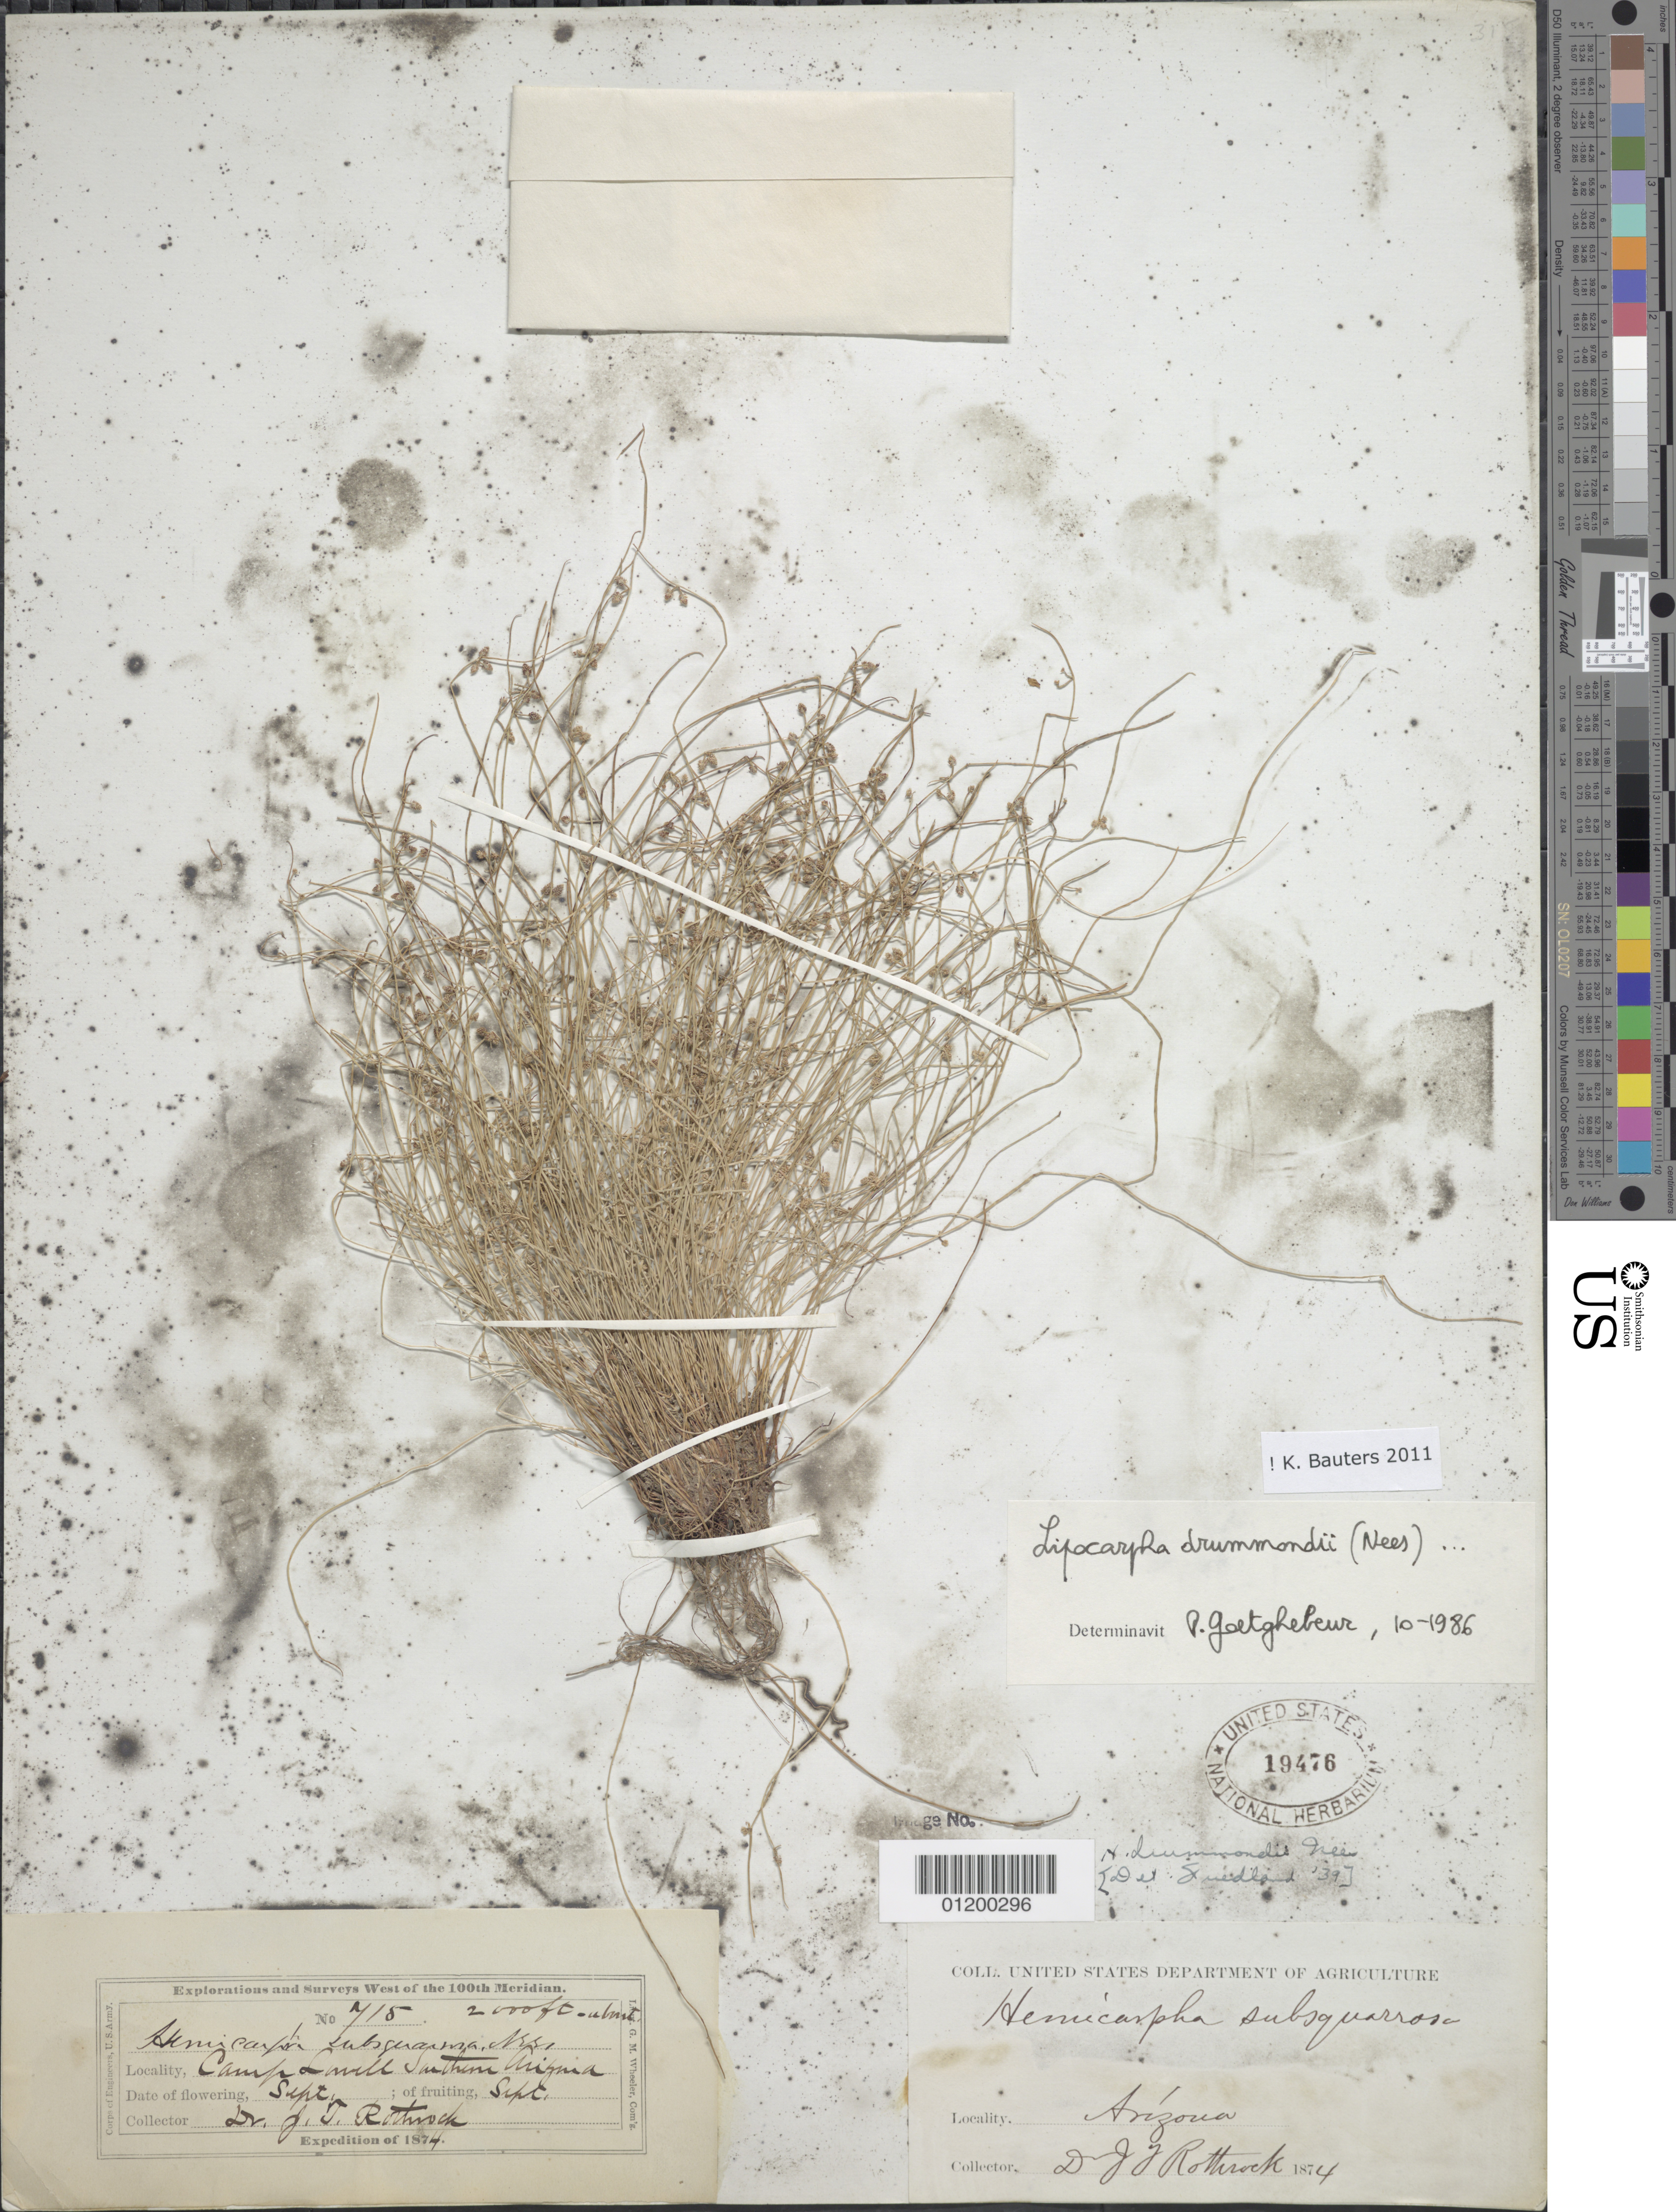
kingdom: Plantae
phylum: Tracheophyta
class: Liliopsida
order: Poales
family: Cyperaceae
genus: Cyperus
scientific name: Cyperus hemidrummondii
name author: Goetgh.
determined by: Strong, M. T., (US), Smithsonian Institution - National Museum of Natural History (UNITED STATES)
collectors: J. T. Rothrock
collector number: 715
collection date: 1874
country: United States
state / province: Arizona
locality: Camp Lowell, S. Arizona.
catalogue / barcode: US 19476